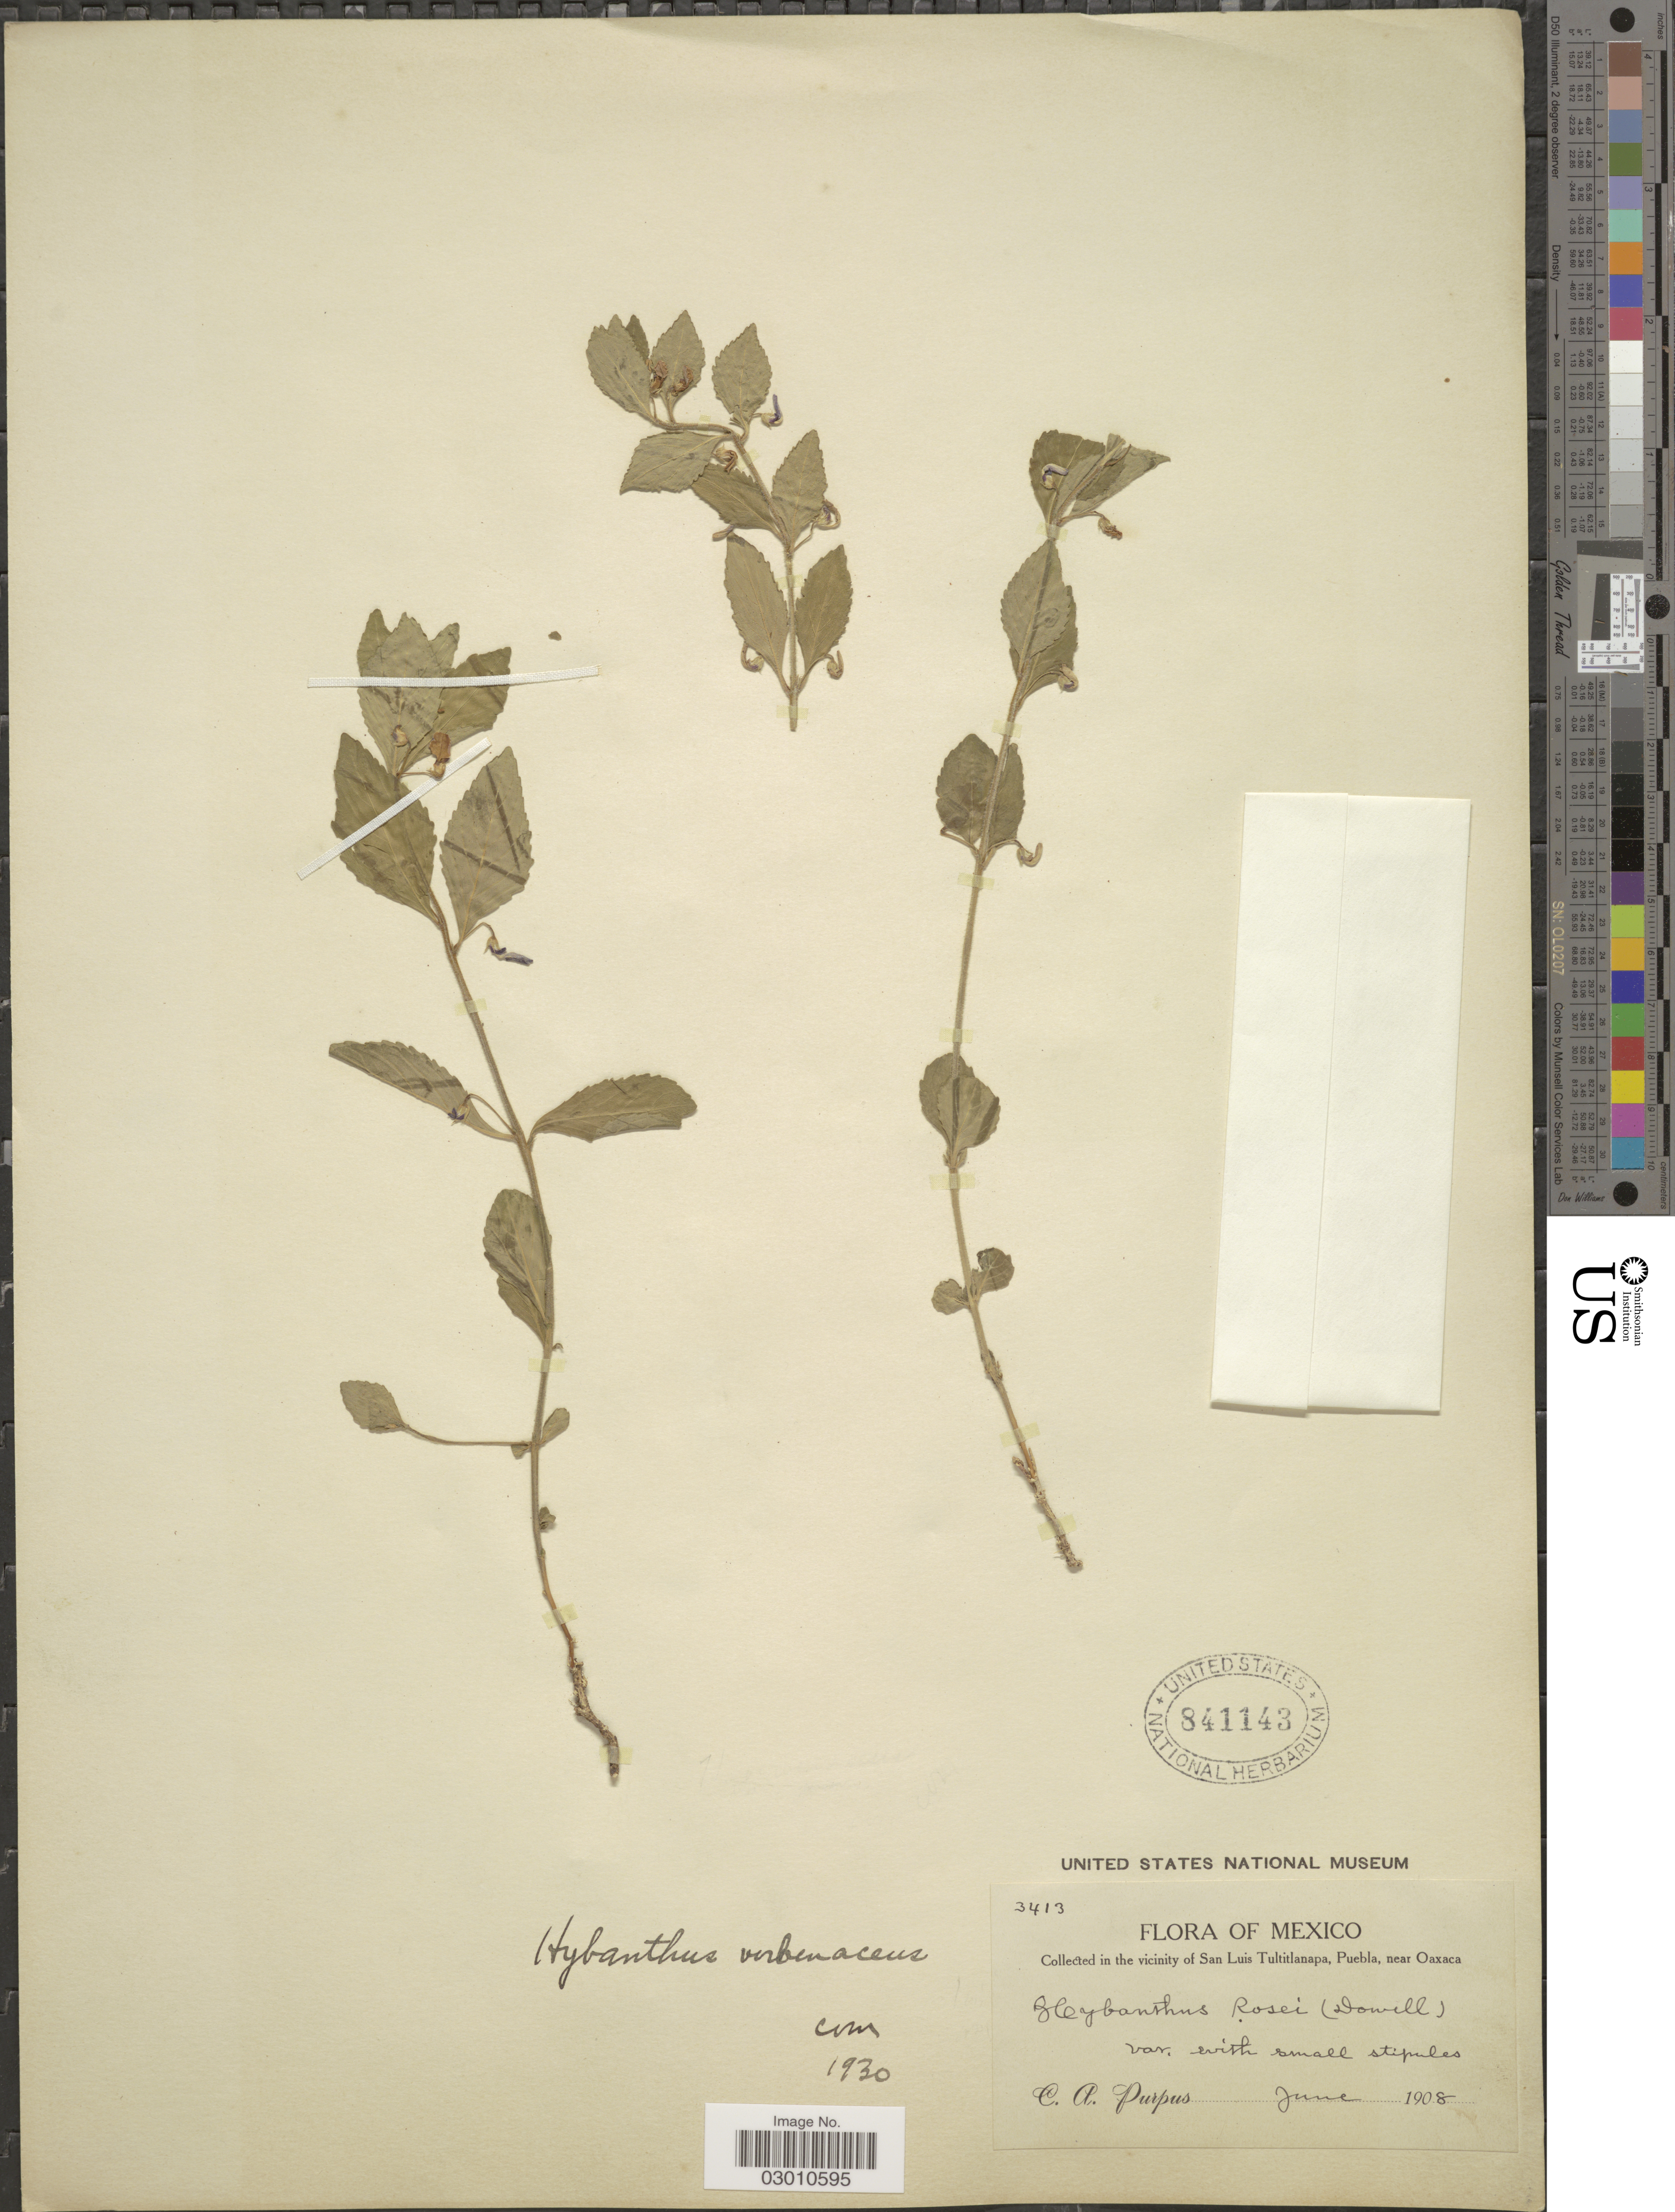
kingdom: Plantae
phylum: Tracheophyta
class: Magnoliopsida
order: Malpighiales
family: Violaceae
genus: Pombalia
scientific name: Pombalia verbenacea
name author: (Kunth) H.E. Ballard & Paula-Souza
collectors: C. A. Purpus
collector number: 3413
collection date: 1908-06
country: Mexico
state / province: Puebla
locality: In the vicinity of San Luis Tultitlanapa, Puebla, near Oaxaca.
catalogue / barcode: US 841143